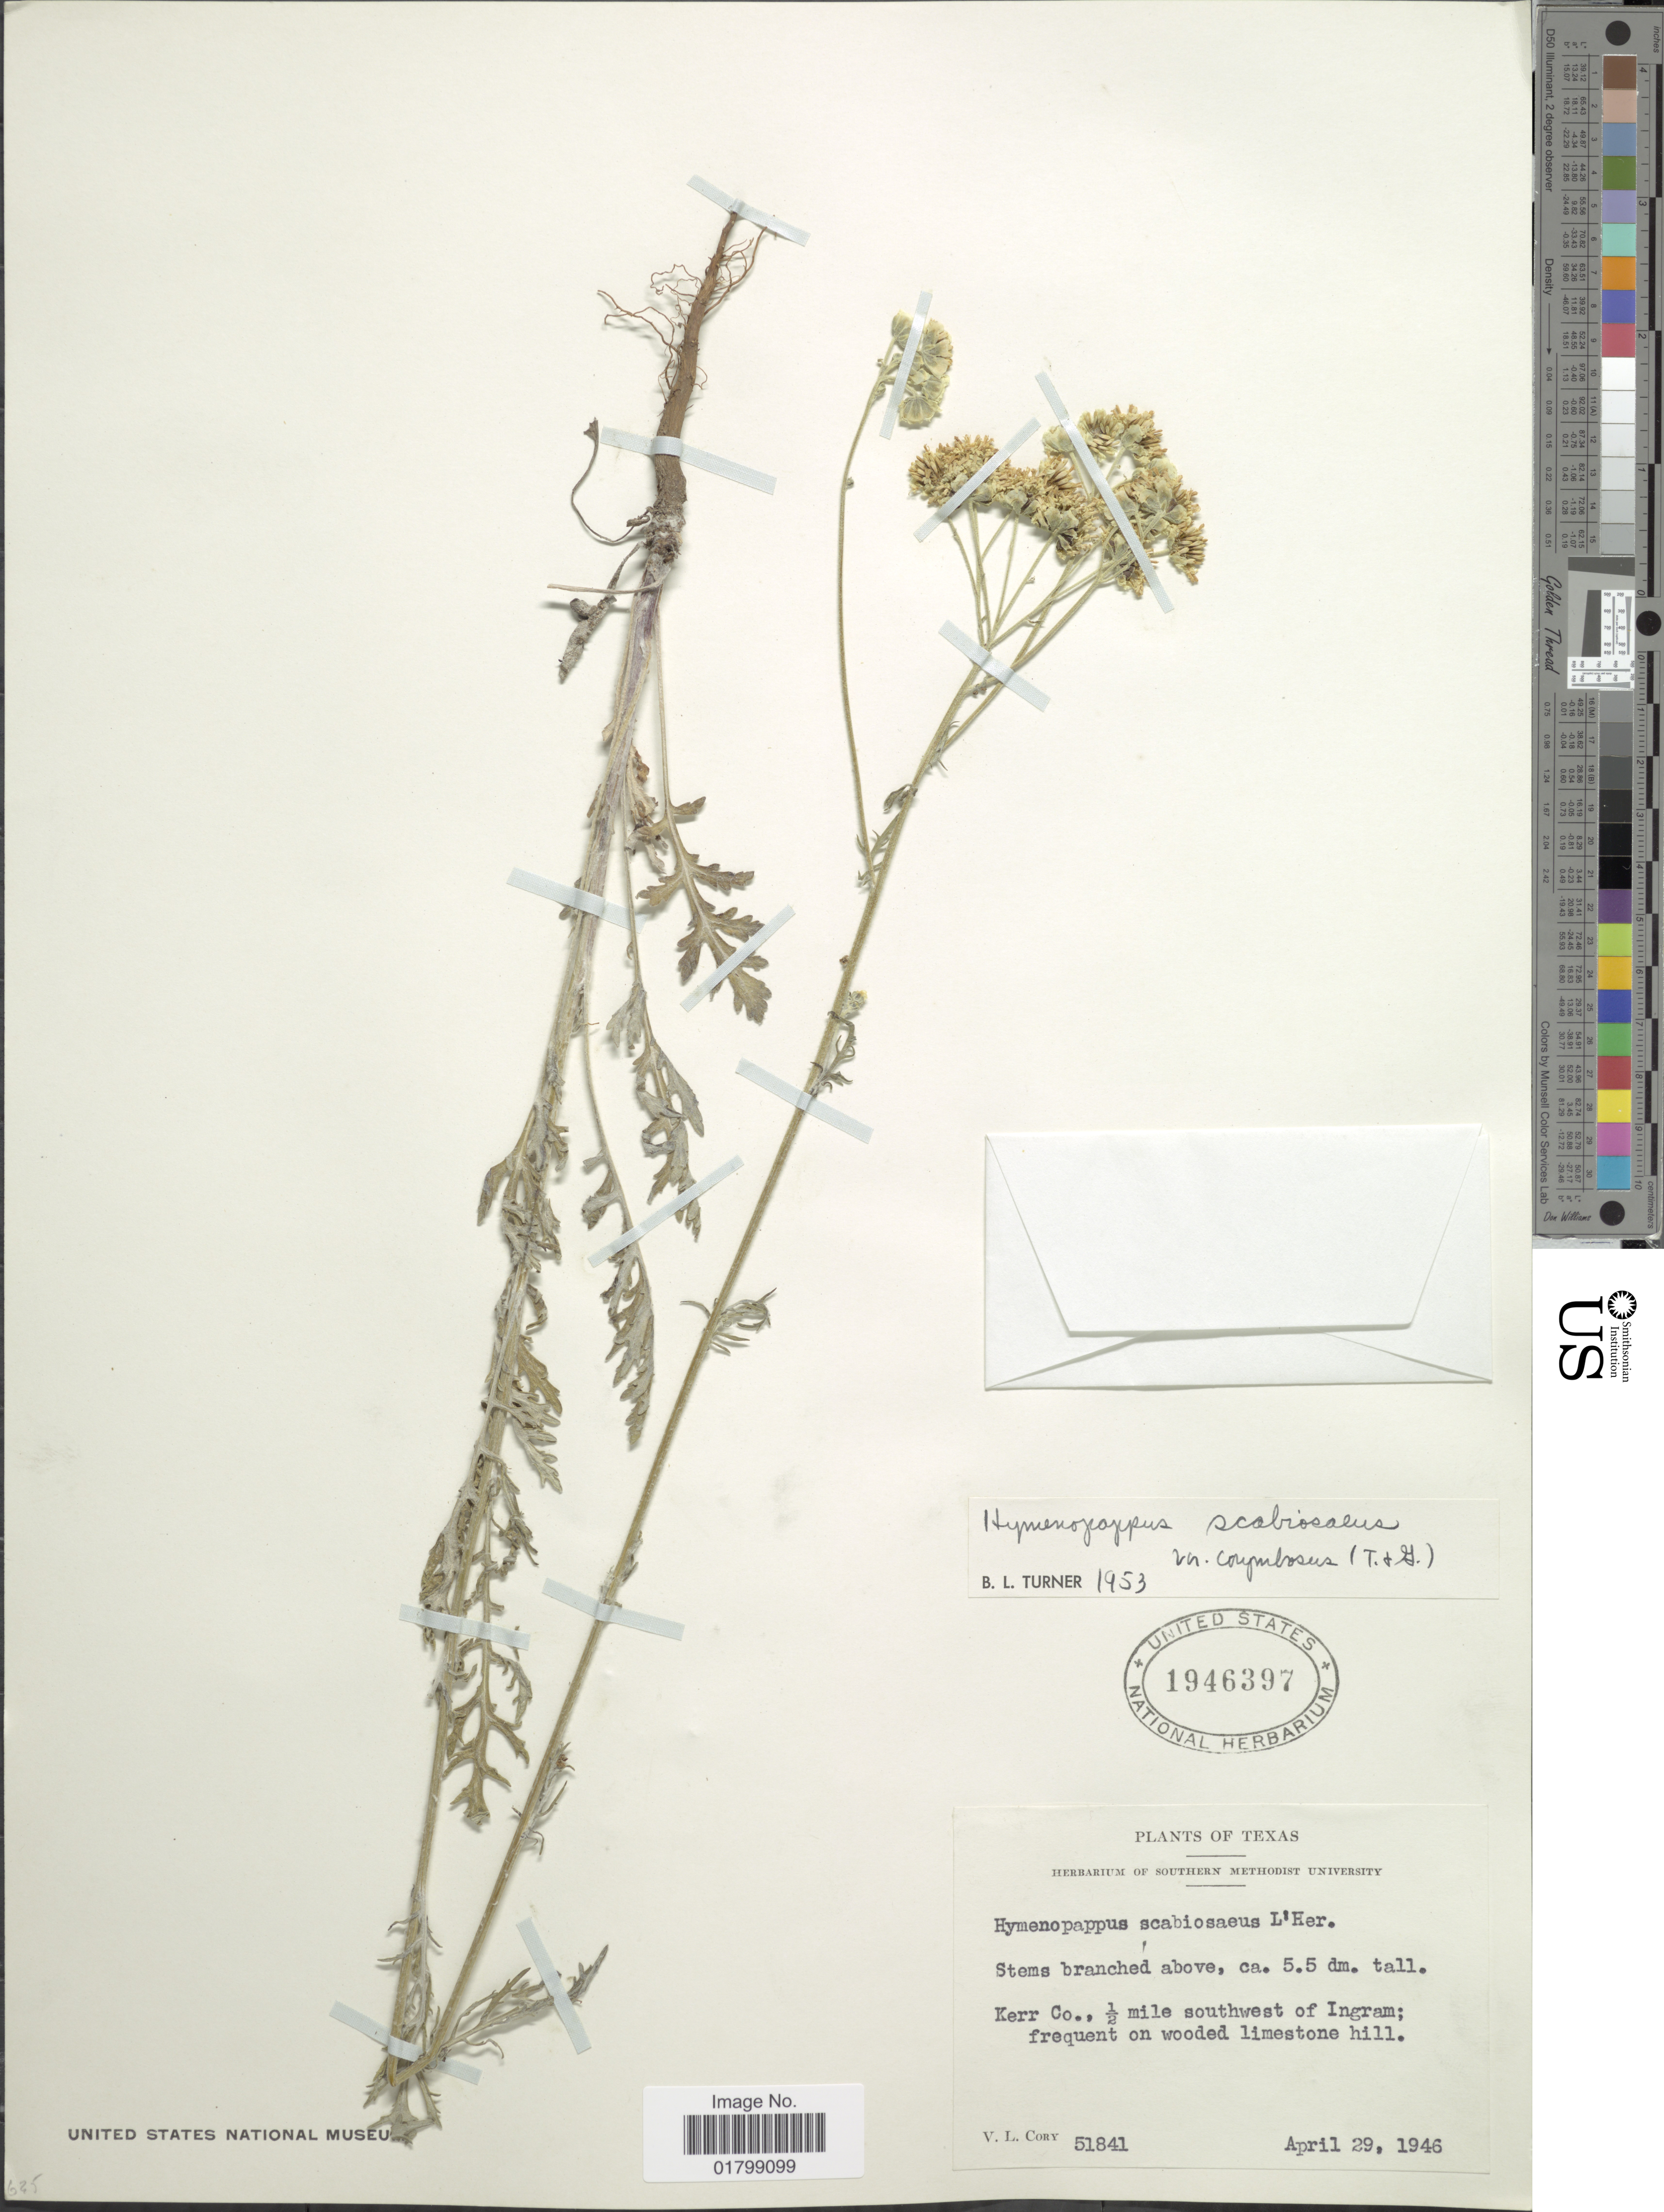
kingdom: Plantae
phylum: Tracheophyta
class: Magnoliopsida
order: Asterales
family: Asteraceae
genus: Hymenopappus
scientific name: Hymenopappus scabiosaeus var. corymbosus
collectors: V. Cory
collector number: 51841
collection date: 1946-04-29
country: United States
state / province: Texas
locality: Kerr Co.: ½ mile southwest of Ingram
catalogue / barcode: US 1946397